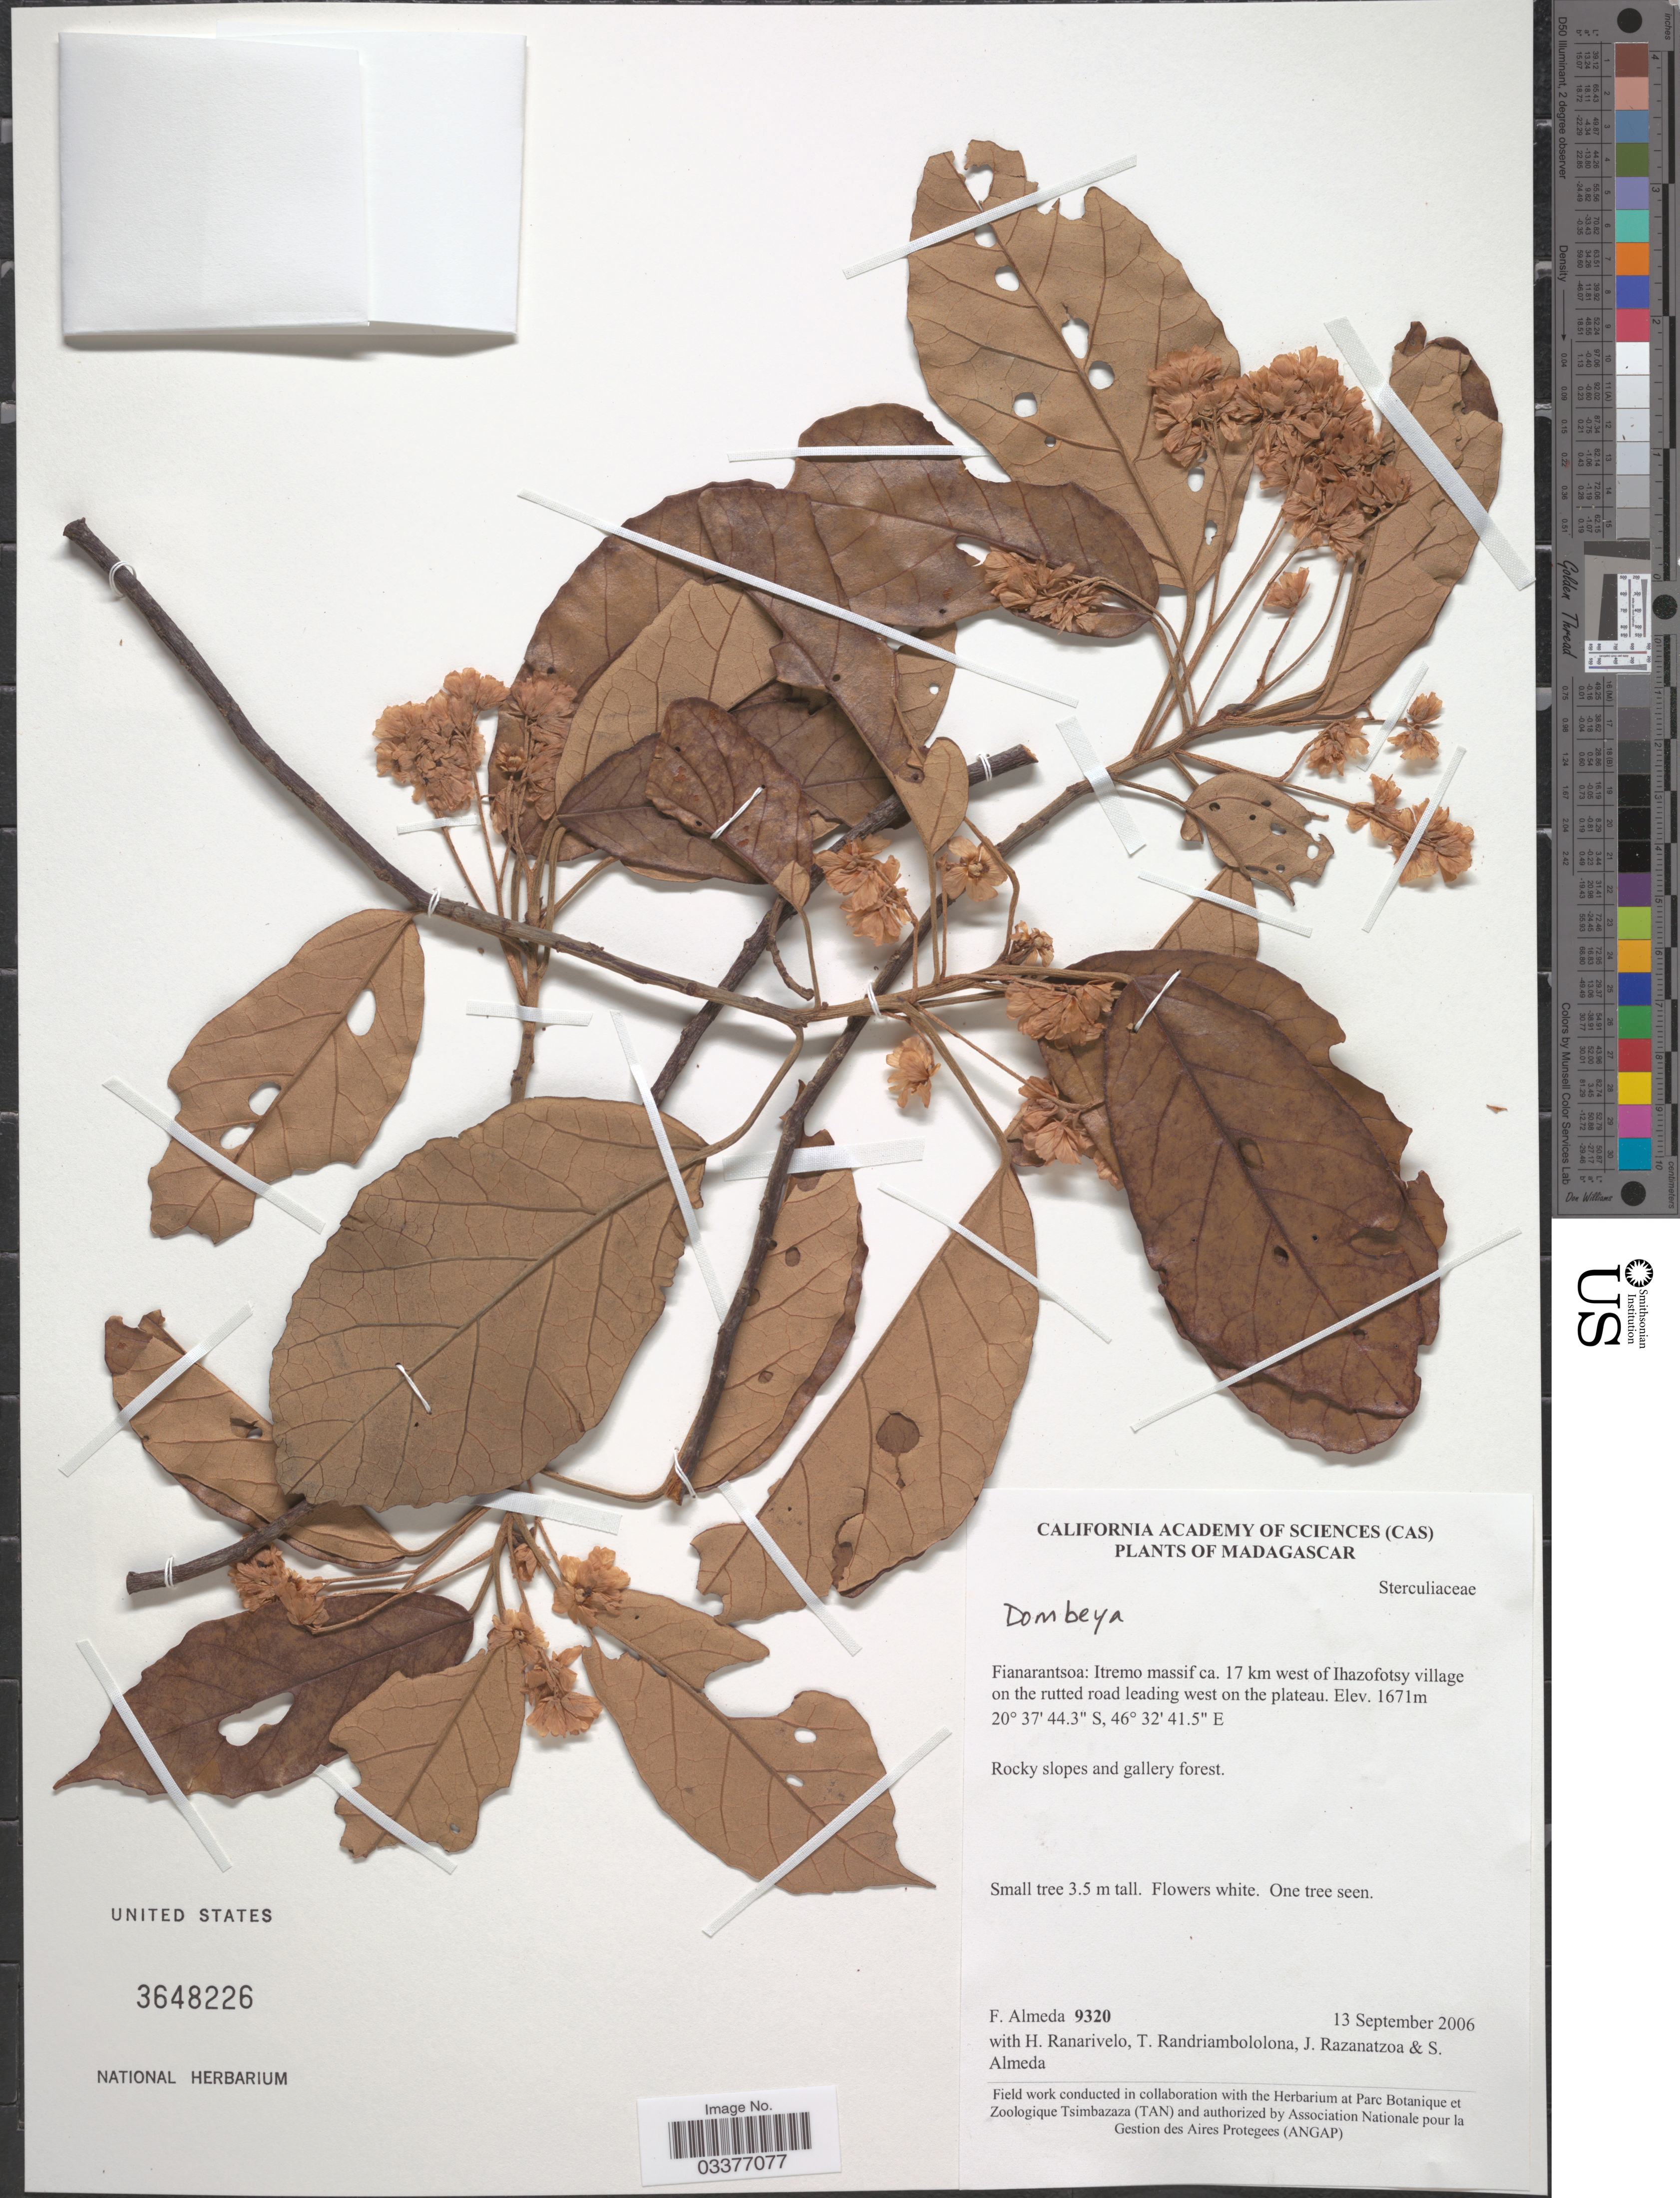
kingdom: Plantae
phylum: Tracheophyta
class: Magnoliopsida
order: Malvales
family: Malvaceae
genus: Dombeya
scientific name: Dombeya sp.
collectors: F. Almeda, H. Ranarivelo, T. Randriambololona, J. Razanatzoa & S. Almeda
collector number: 9320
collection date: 2006-09-13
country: Madagascar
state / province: Amoron'i Mania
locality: Itremo massif ca. 17 km west of Ihazofotsy village on the ruttes road leading west on the plateau.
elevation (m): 1671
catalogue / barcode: US 3648226